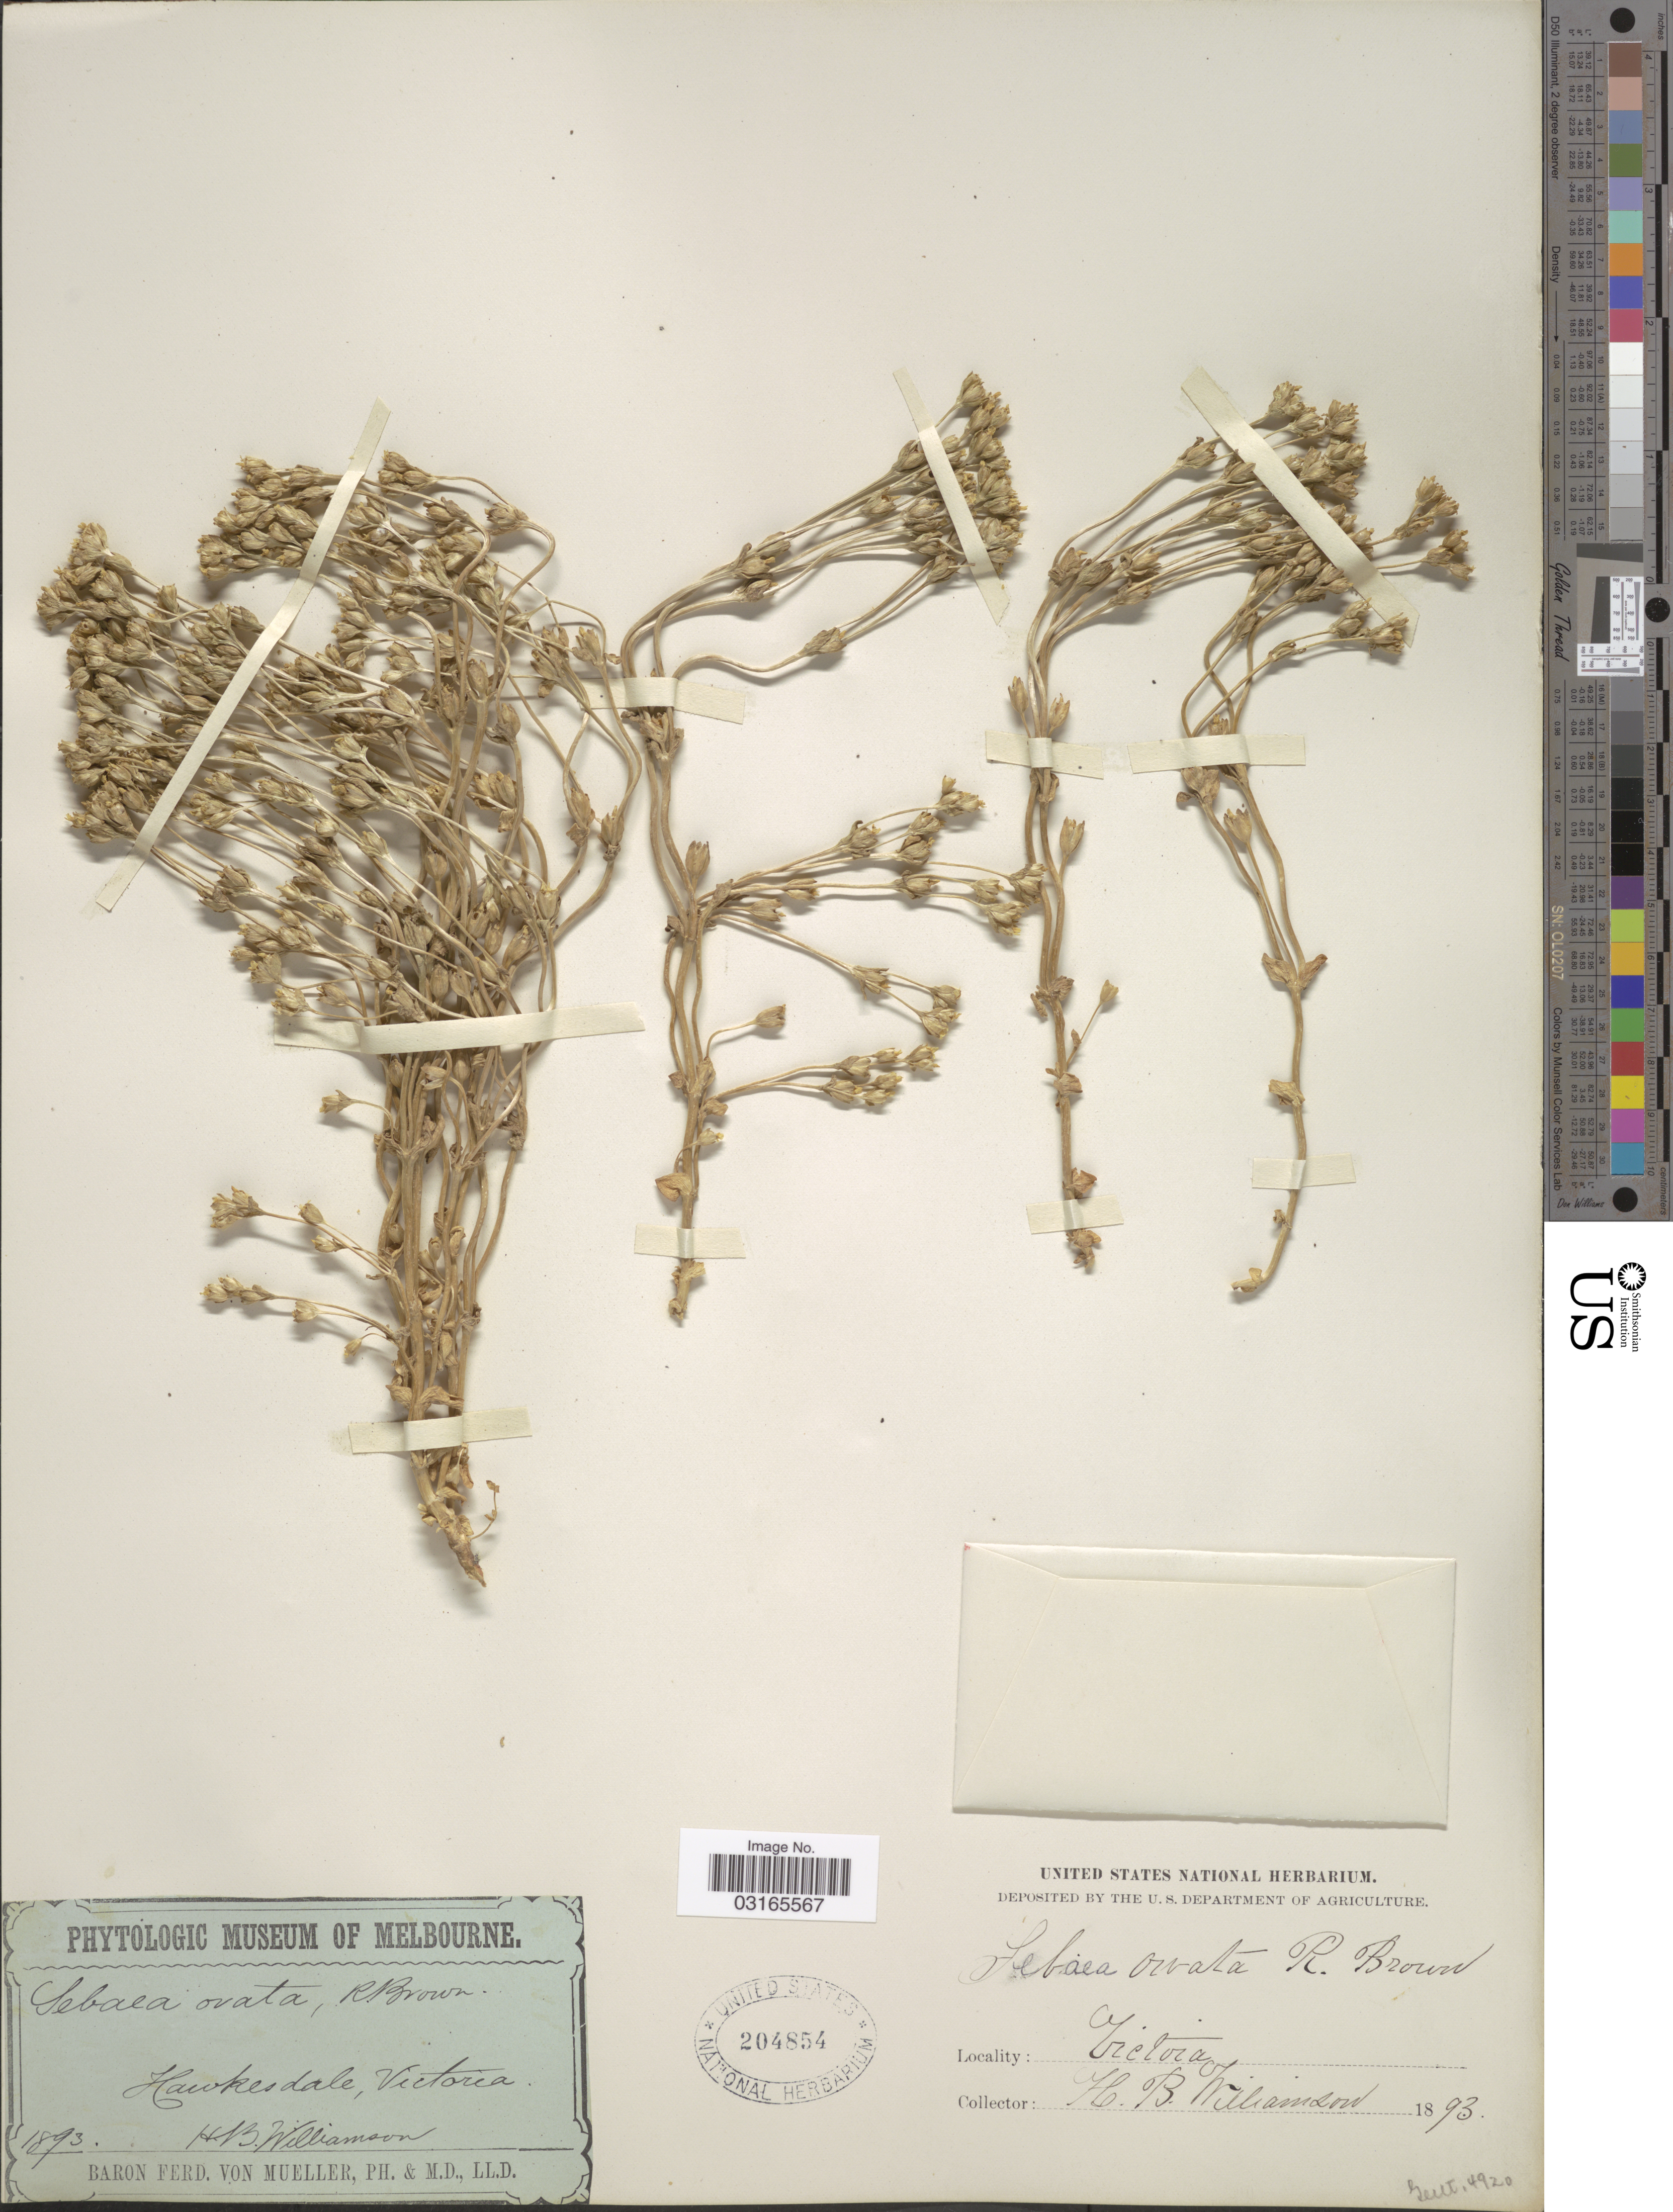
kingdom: Plantae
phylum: Tracheophyta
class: Magnoliopsida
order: Gentianales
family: Gentianaceae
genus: Sebaea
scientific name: Sebaea ovata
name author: (Labill.) R. Br.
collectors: H. Williamson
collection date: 1893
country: Australia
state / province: Victoria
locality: Hawkesdale, Victoria.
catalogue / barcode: US 204854